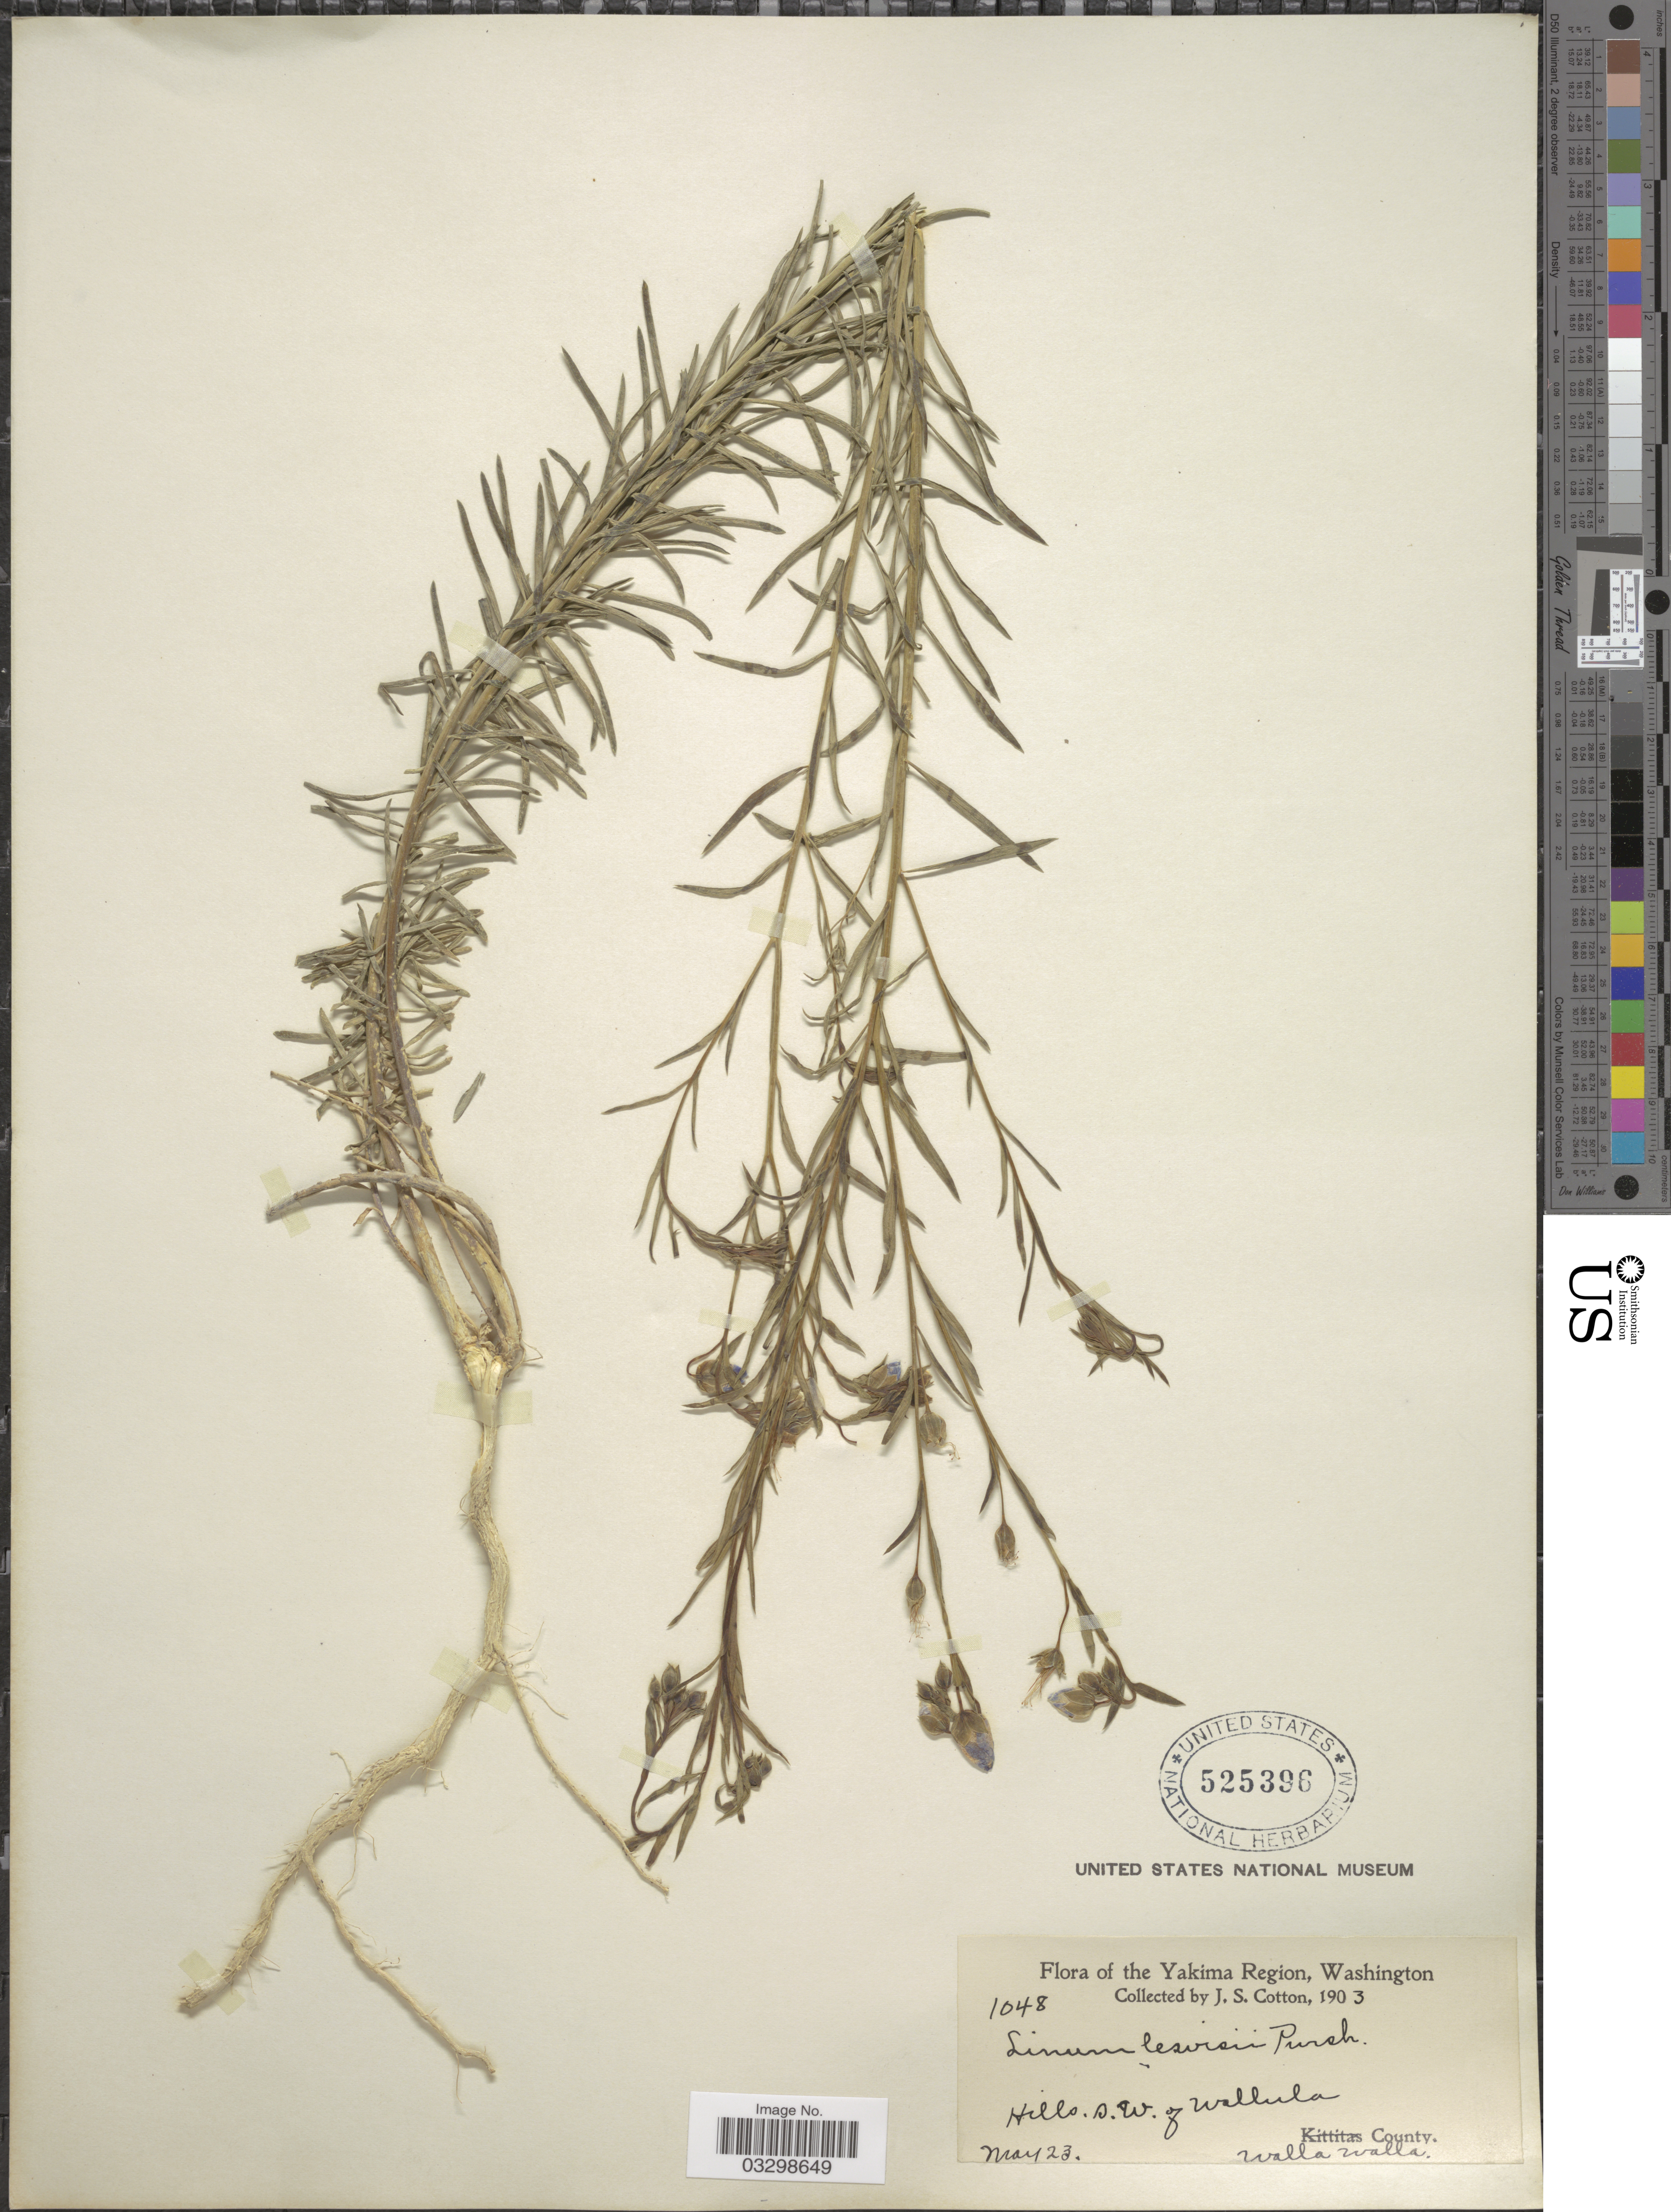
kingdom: Plantae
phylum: Tracheophyta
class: Magnoliopsida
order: Malpighiales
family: Linaceae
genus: Linum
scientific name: Linum lewisii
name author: Pursh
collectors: J. S. Cotton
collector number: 1048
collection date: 1903-05-23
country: United States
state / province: Washington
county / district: Walla Walla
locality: Yakima Region. Hills s.w. of Wallula, Walla Walla County.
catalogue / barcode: US 525396